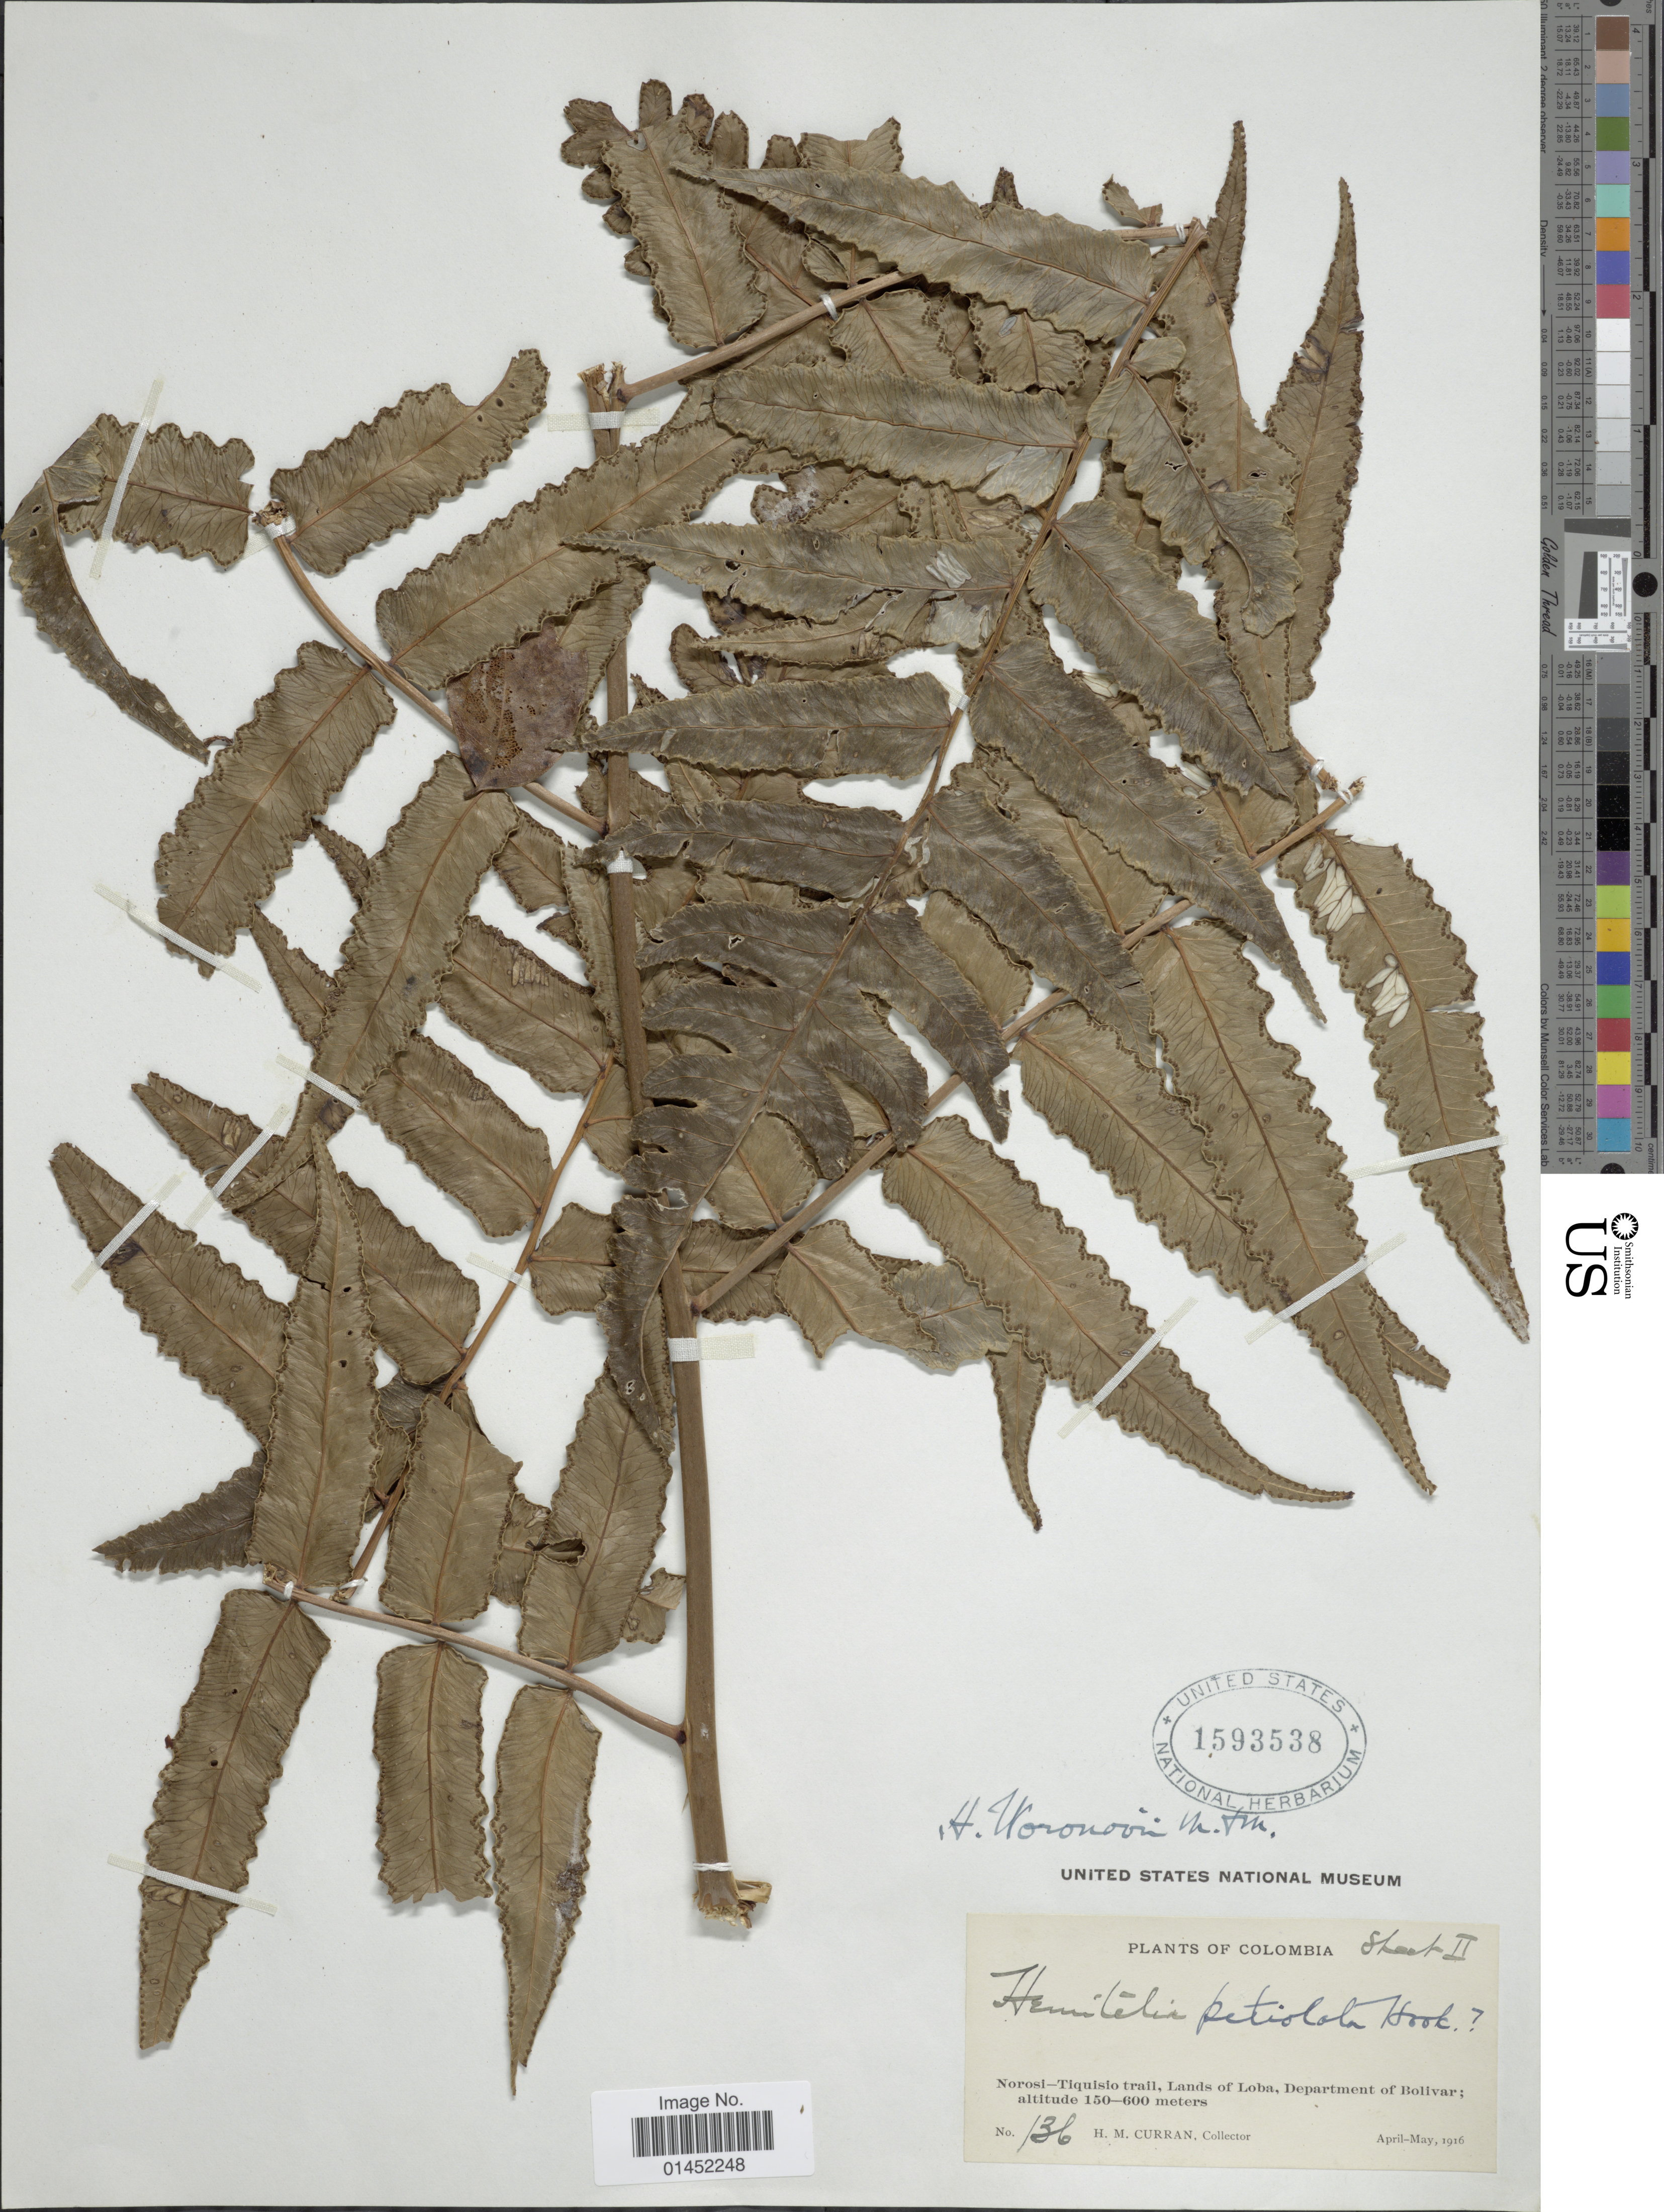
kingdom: Plantae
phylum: Tracheophyta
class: Polypodiopsida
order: Cyatheales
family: Cyatheaceae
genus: Cyathea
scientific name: Cyathea petiolata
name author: (Hook.) R.M. Tryon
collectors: H. M. Curran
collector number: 136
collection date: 1916-04/1916-05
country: Colombia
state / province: Bolívar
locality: Norosi-Tiquisio trail, Lands of Loba, Department of Bolivar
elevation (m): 150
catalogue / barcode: US 1593538